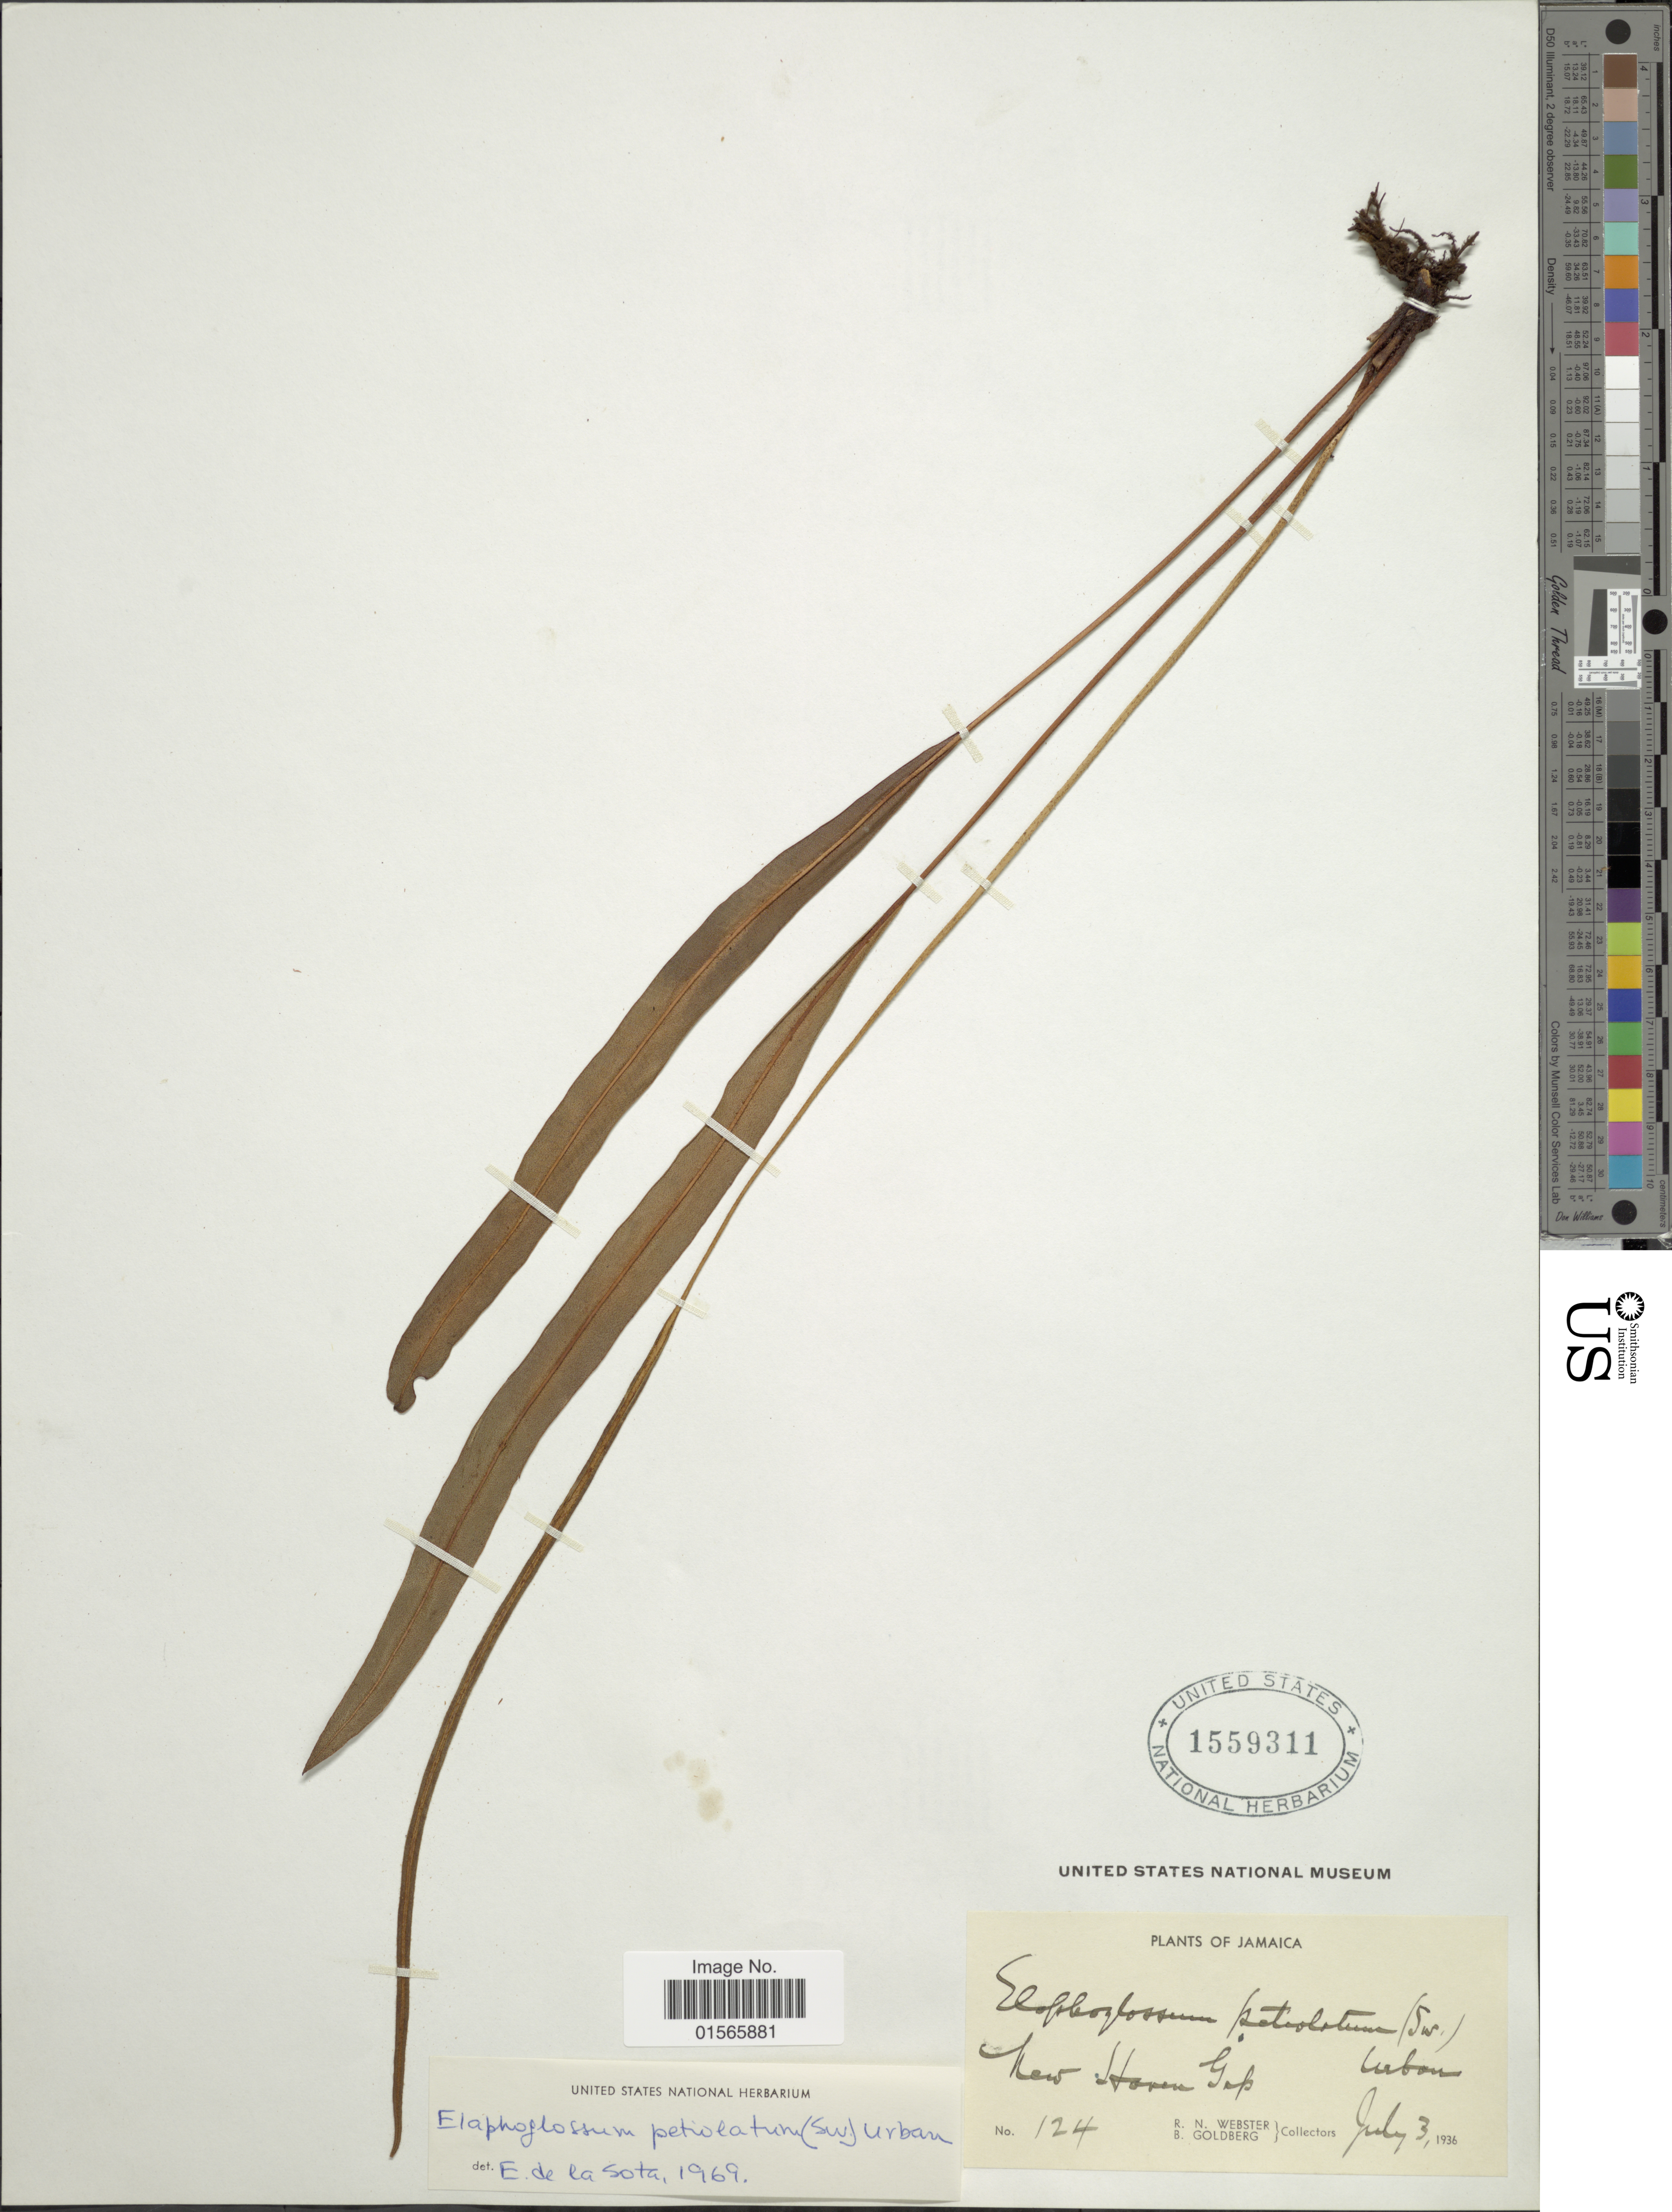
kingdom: Plantae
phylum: Tracheophyta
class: Polypodiopsida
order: Polypodiales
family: Dryopteridaceae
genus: Elaphoglossum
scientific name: Elaphoglossum peltatum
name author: (Sw.) Urb.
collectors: G. Webtser & B. Goldberg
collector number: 124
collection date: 1936-07-03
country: Jamaica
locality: New Haven Gap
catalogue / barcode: US 1559311